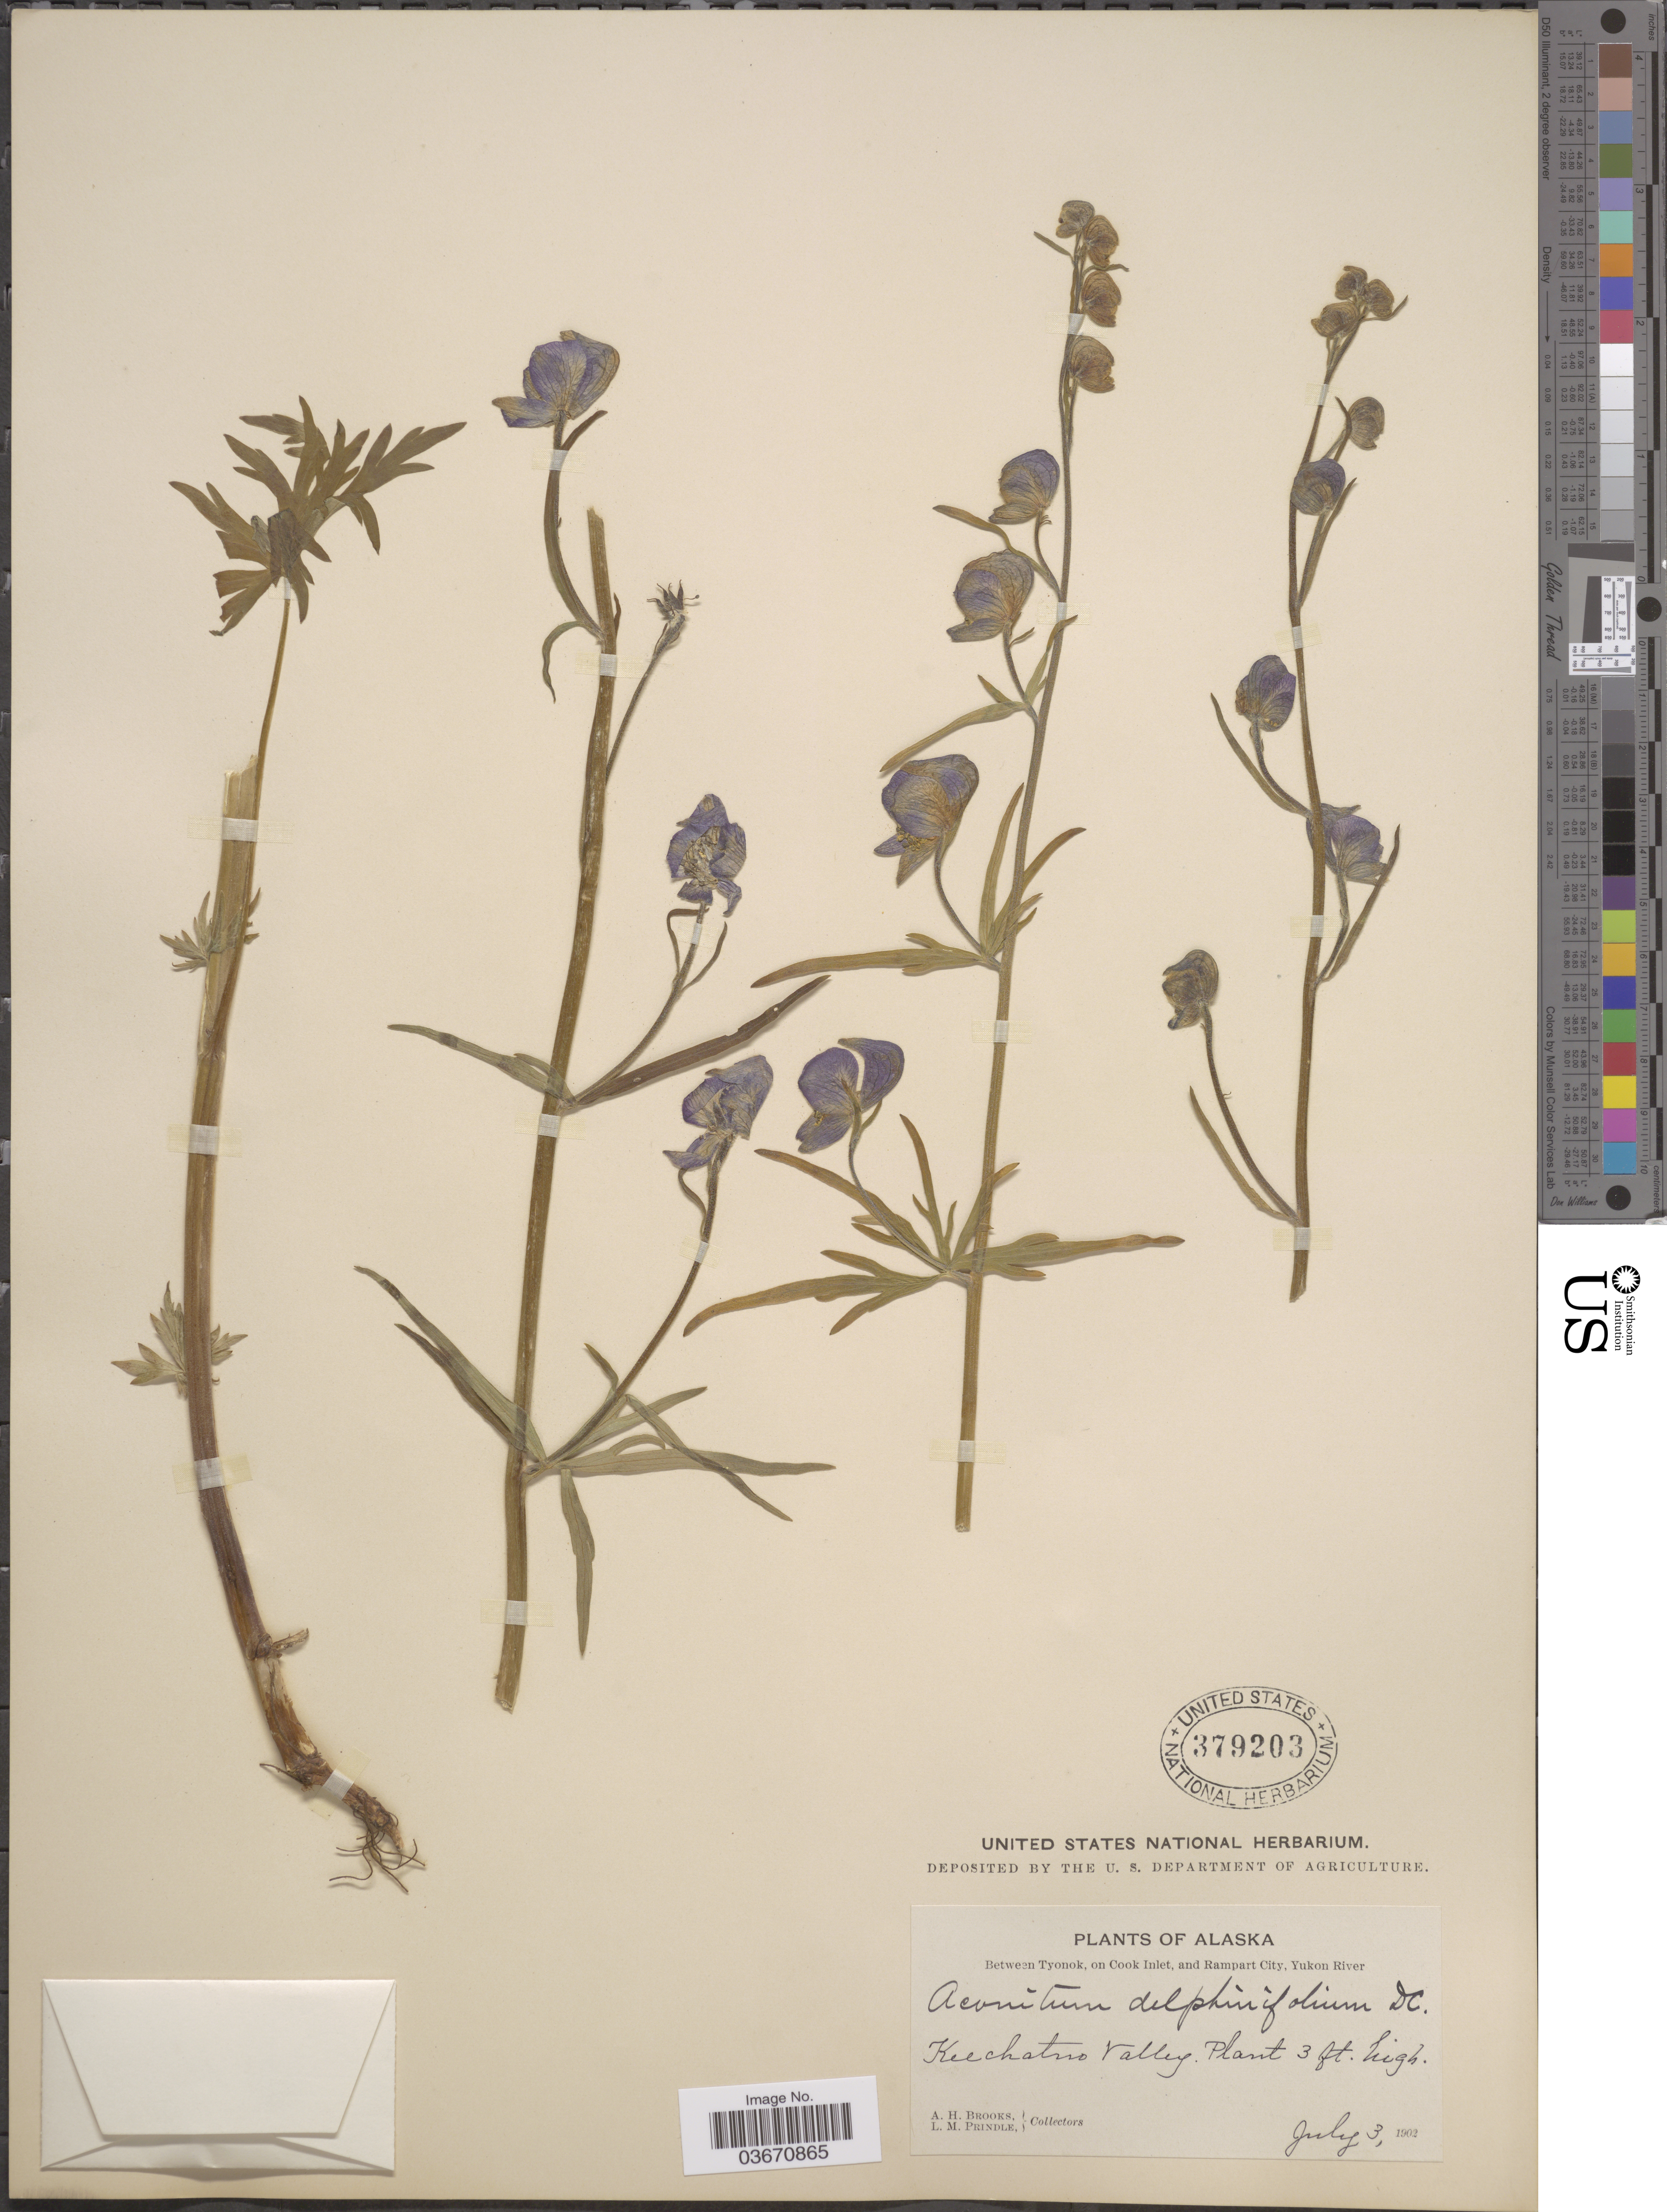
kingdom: Plantae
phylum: Tracheophyta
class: Magnoliopsida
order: Ranunculales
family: Ranunculaceae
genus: Aconitum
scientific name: Aconitum delphinifolium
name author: DC.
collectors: A. Brooks & L. Prindle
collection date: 1902-07-03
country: United States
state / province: Alaska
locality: Between Tyonok, on Cook Inlet, and Rampart City, Yukon River. Keechatno Valley.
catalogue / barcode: US 379203